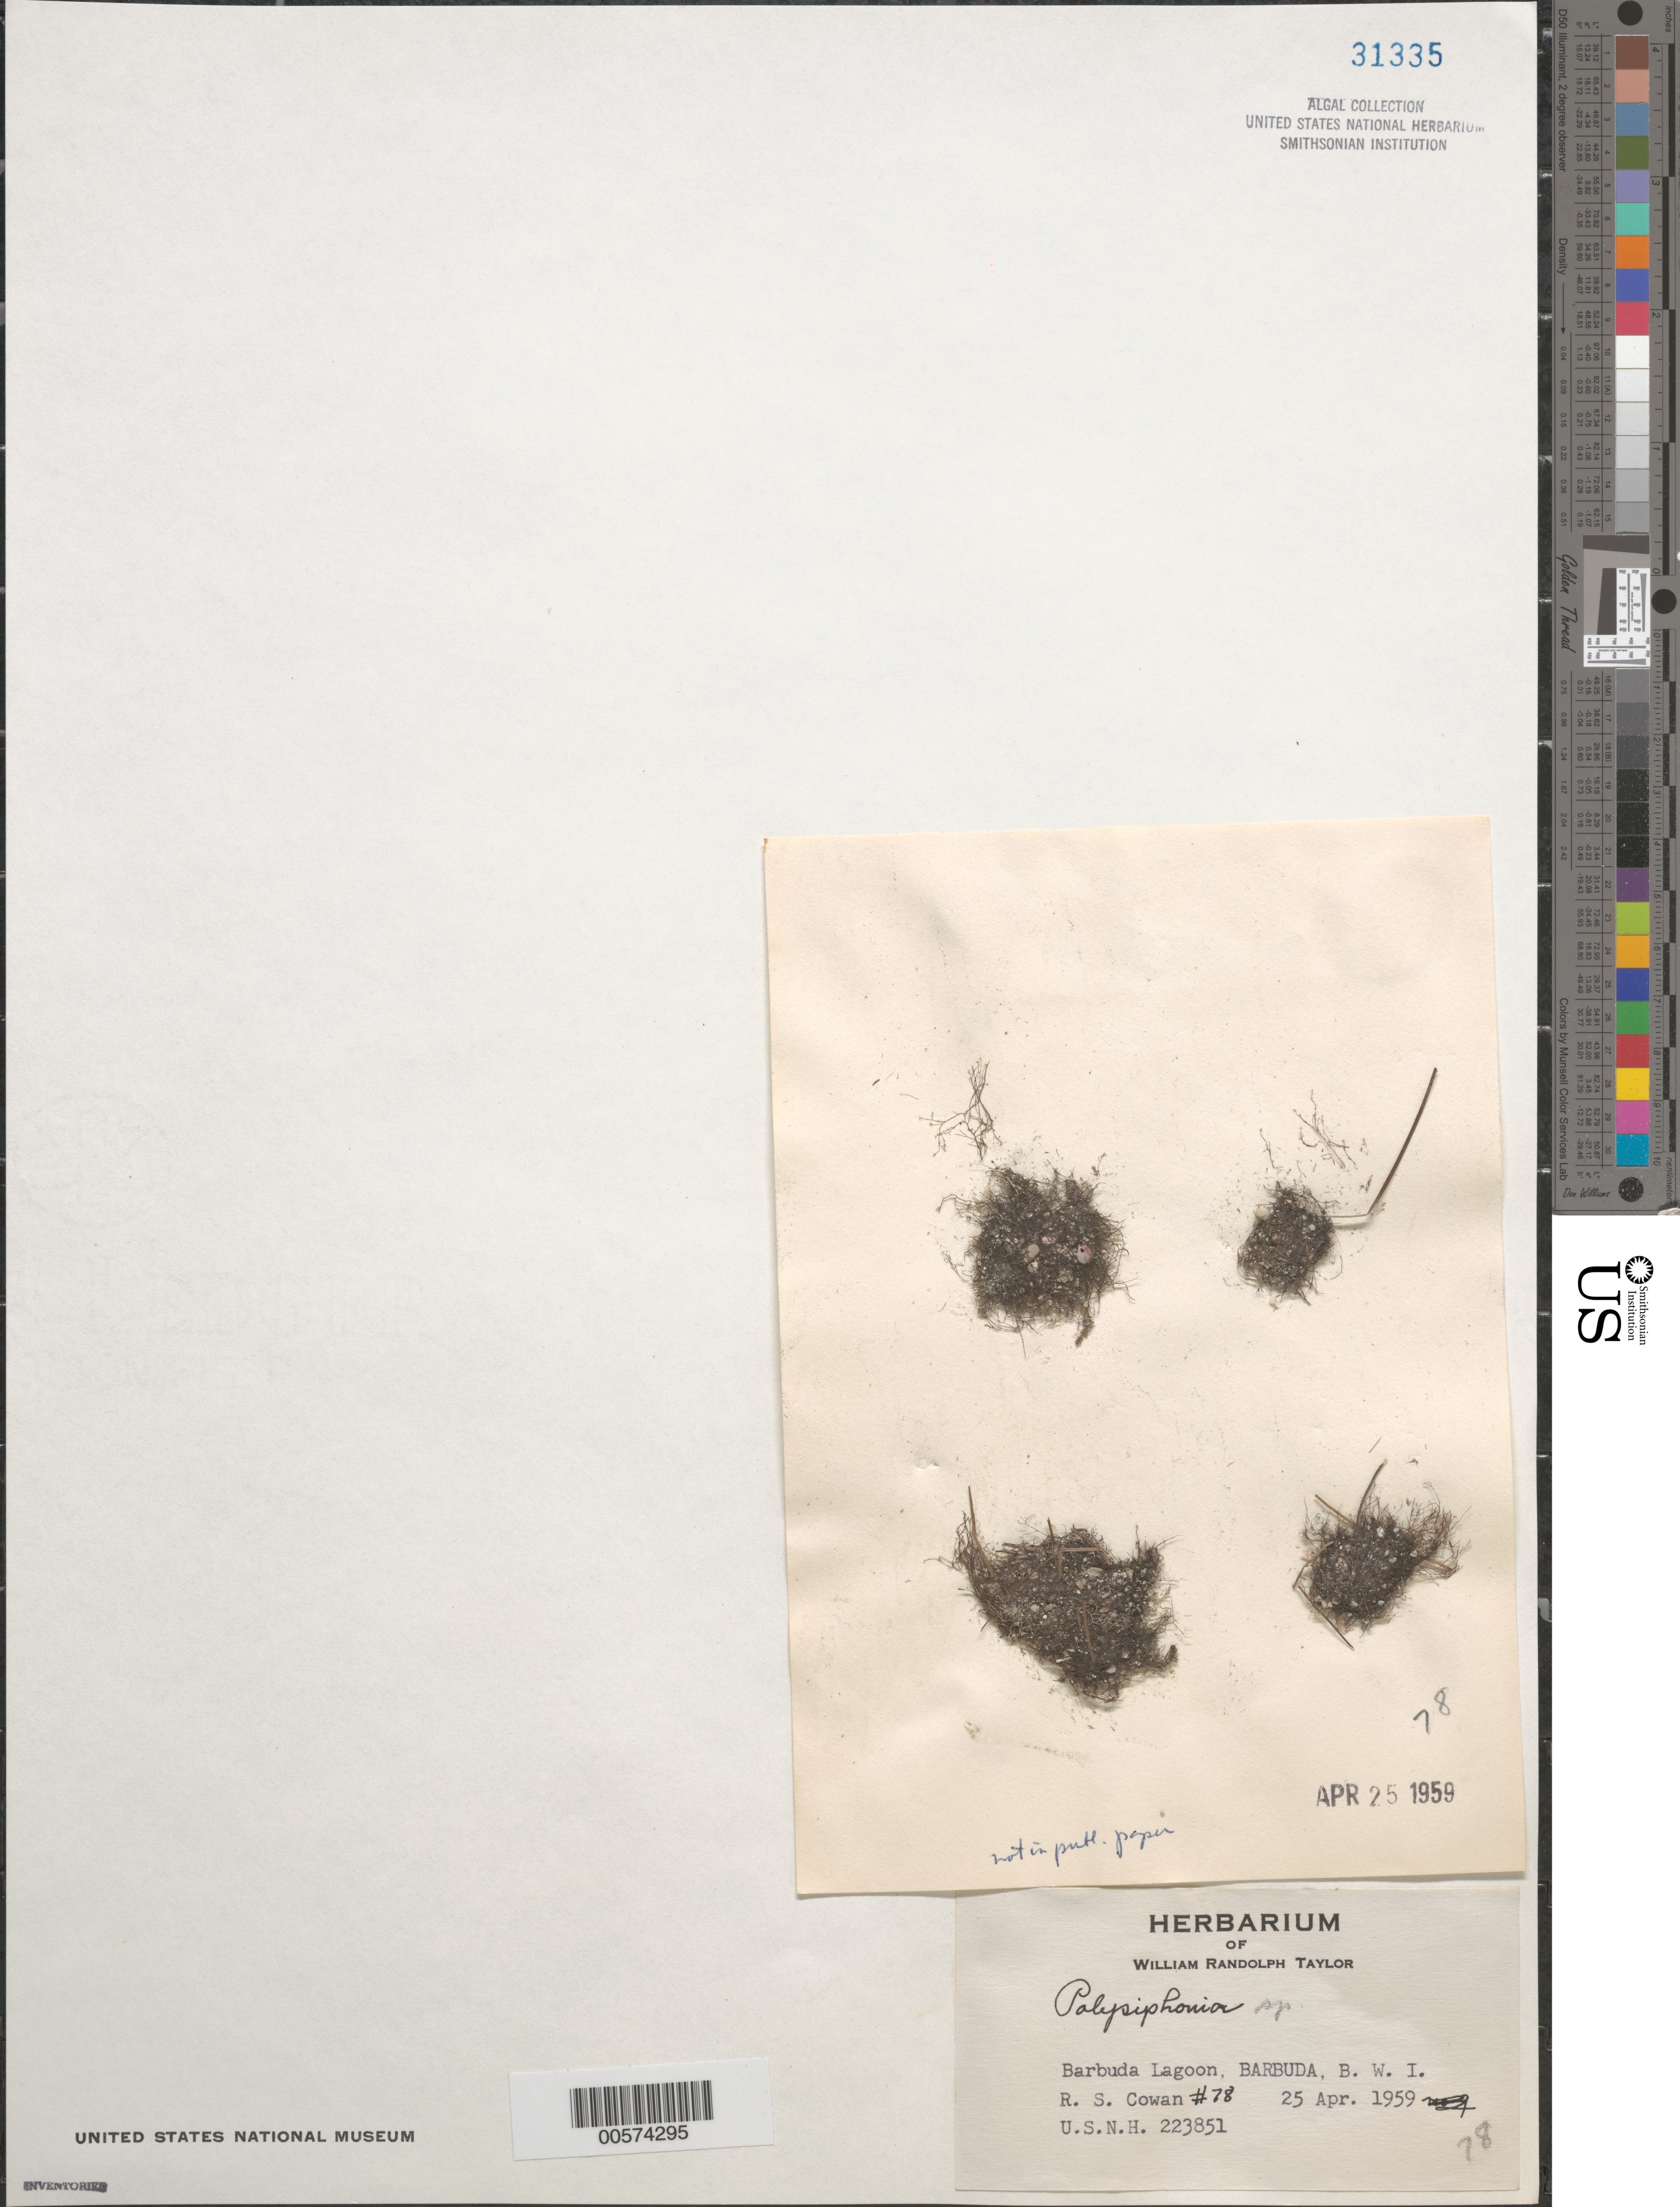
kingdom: Plantae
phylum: Rhodophyta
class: Florideophyceae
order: Ceramiales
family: Rhodomelaceae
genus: Polysiphonia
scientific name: Polysiphonia sp.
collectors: R. S. Cowan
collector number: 78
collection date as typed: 25 Apr 1959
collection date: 1959-04-25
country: Antigua and Barbuda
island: Barbuda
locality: Barbuda Lagoon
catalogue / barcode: US 31335